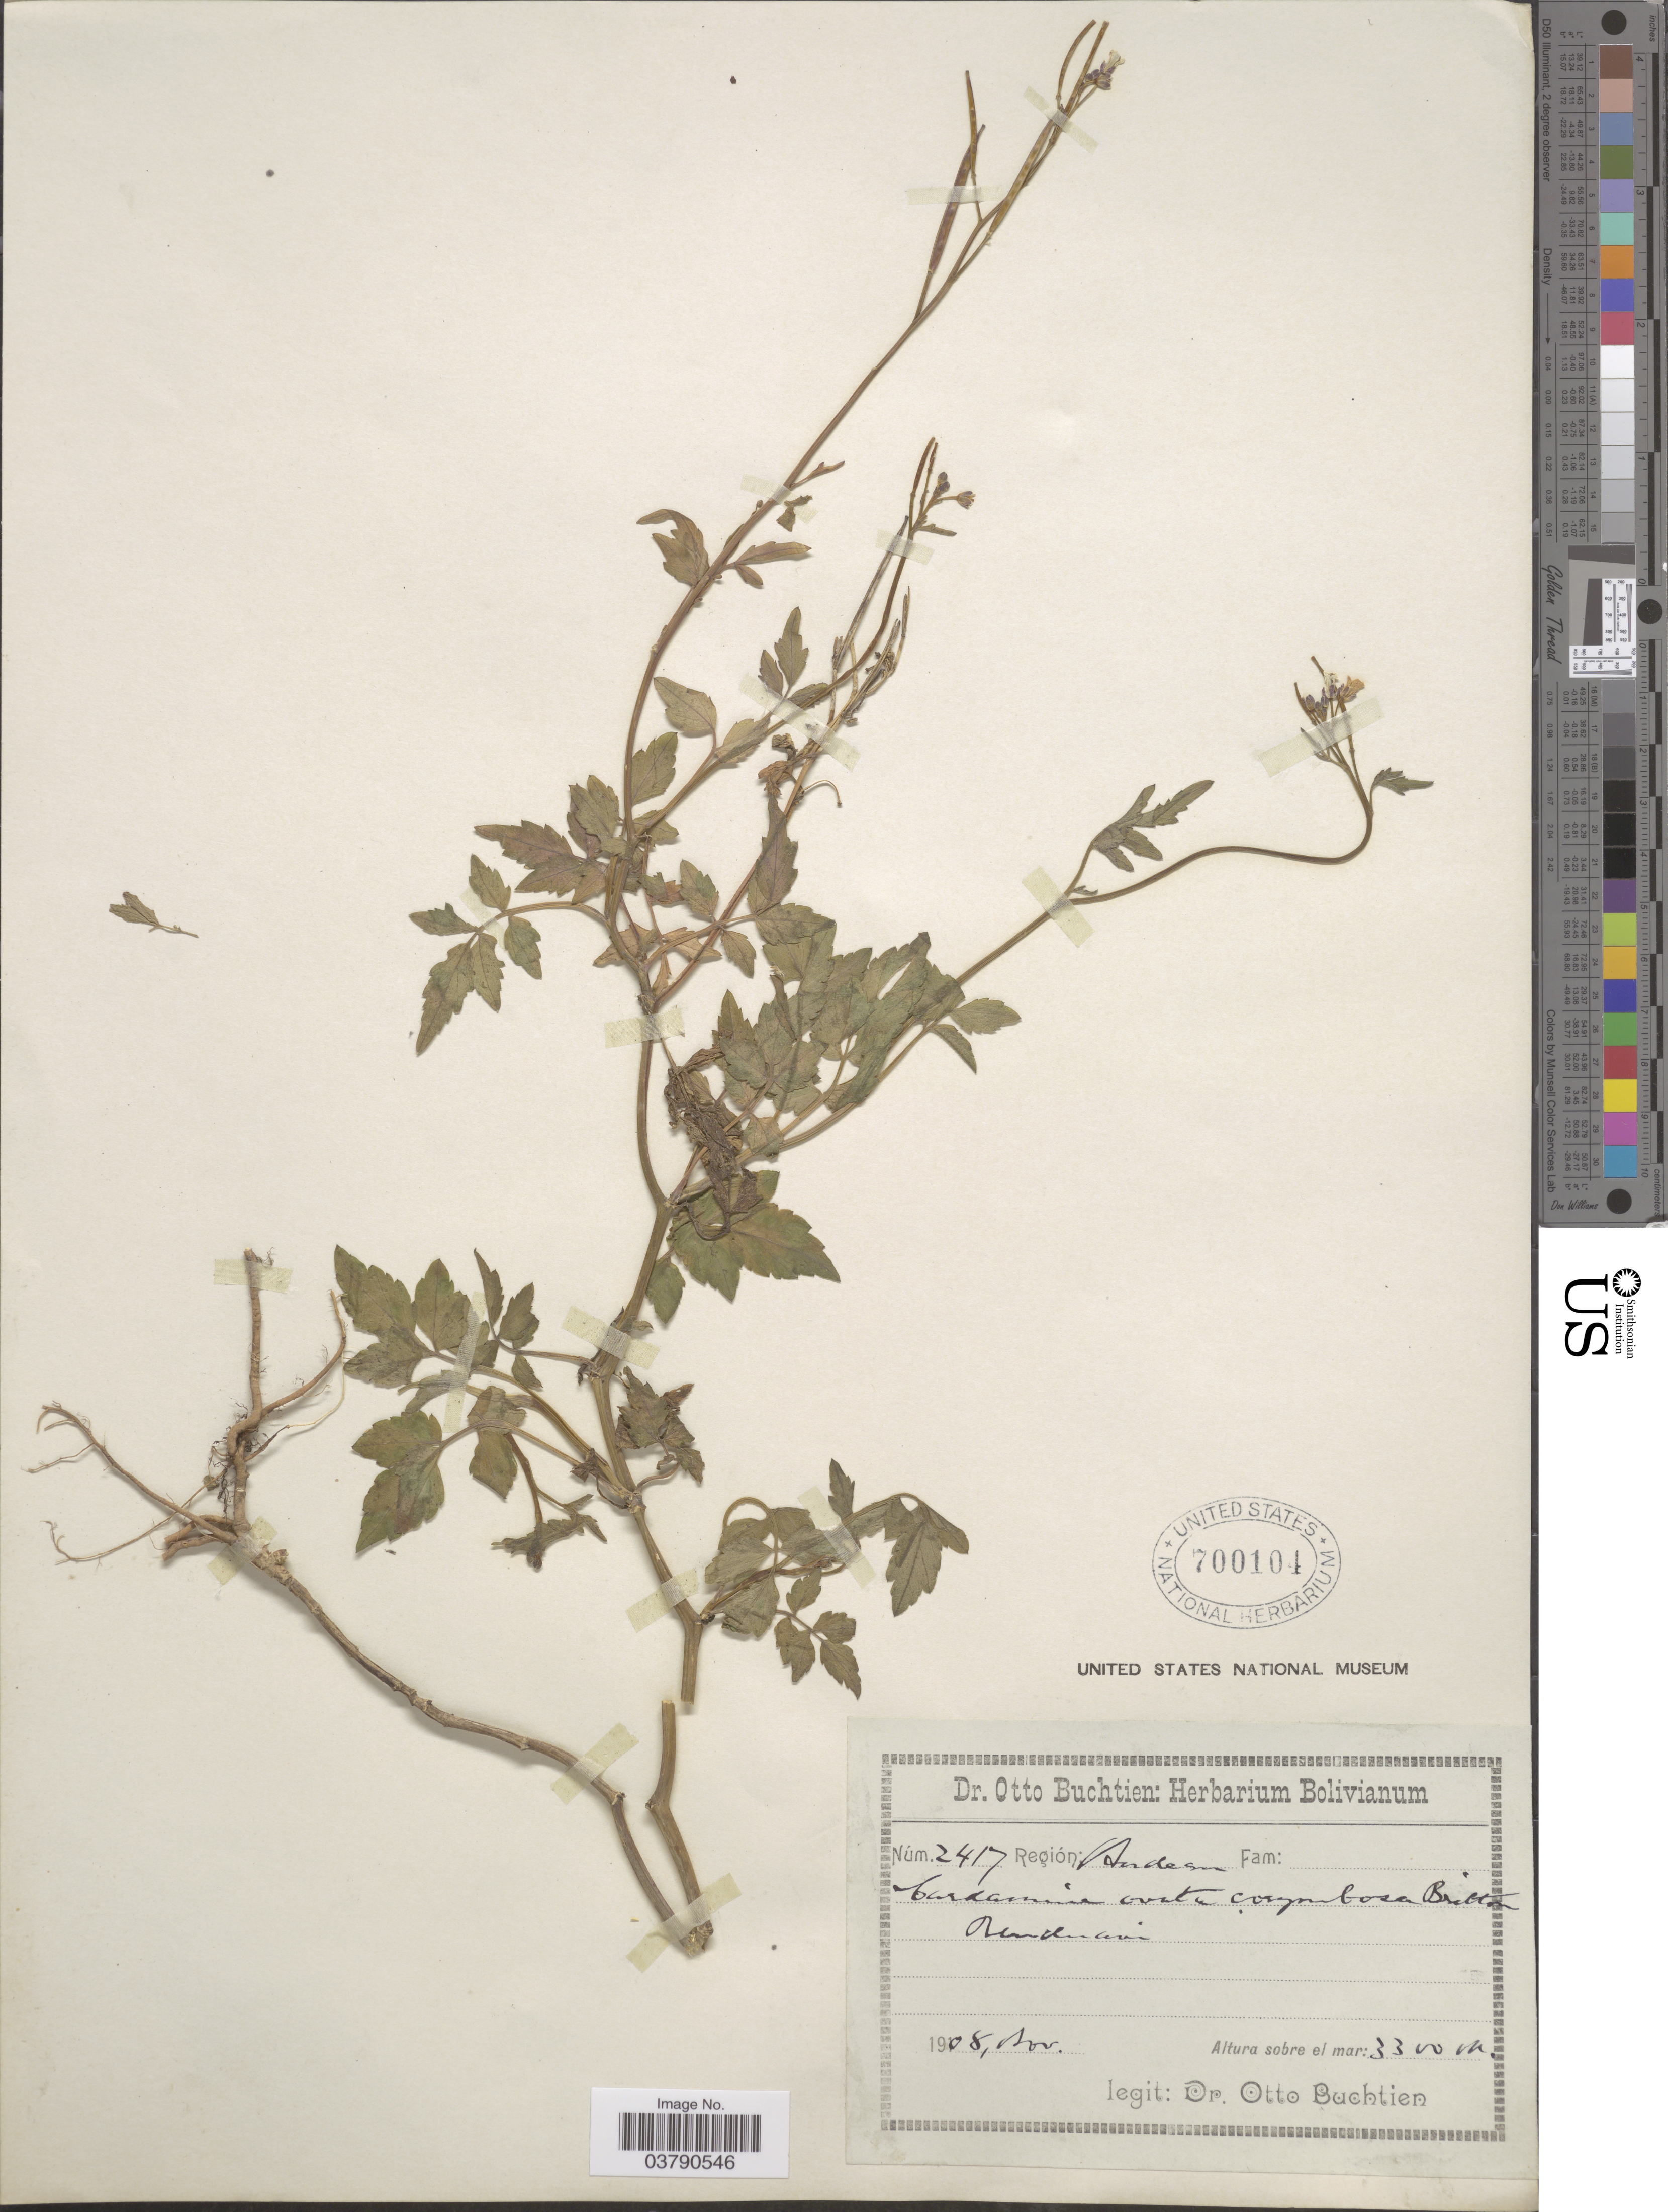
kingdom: Plantae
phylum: Tracheophyta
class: Magnoliopsida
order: Brassicales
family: Brassicaceae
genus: Cardamine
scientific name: Cardamine ovata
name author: Benth.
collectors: O. Buchtien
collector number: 2417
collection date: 1908-11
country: Bolivia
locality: Región: Andean. Unduavi.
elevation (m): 3300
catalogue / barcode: US 700104